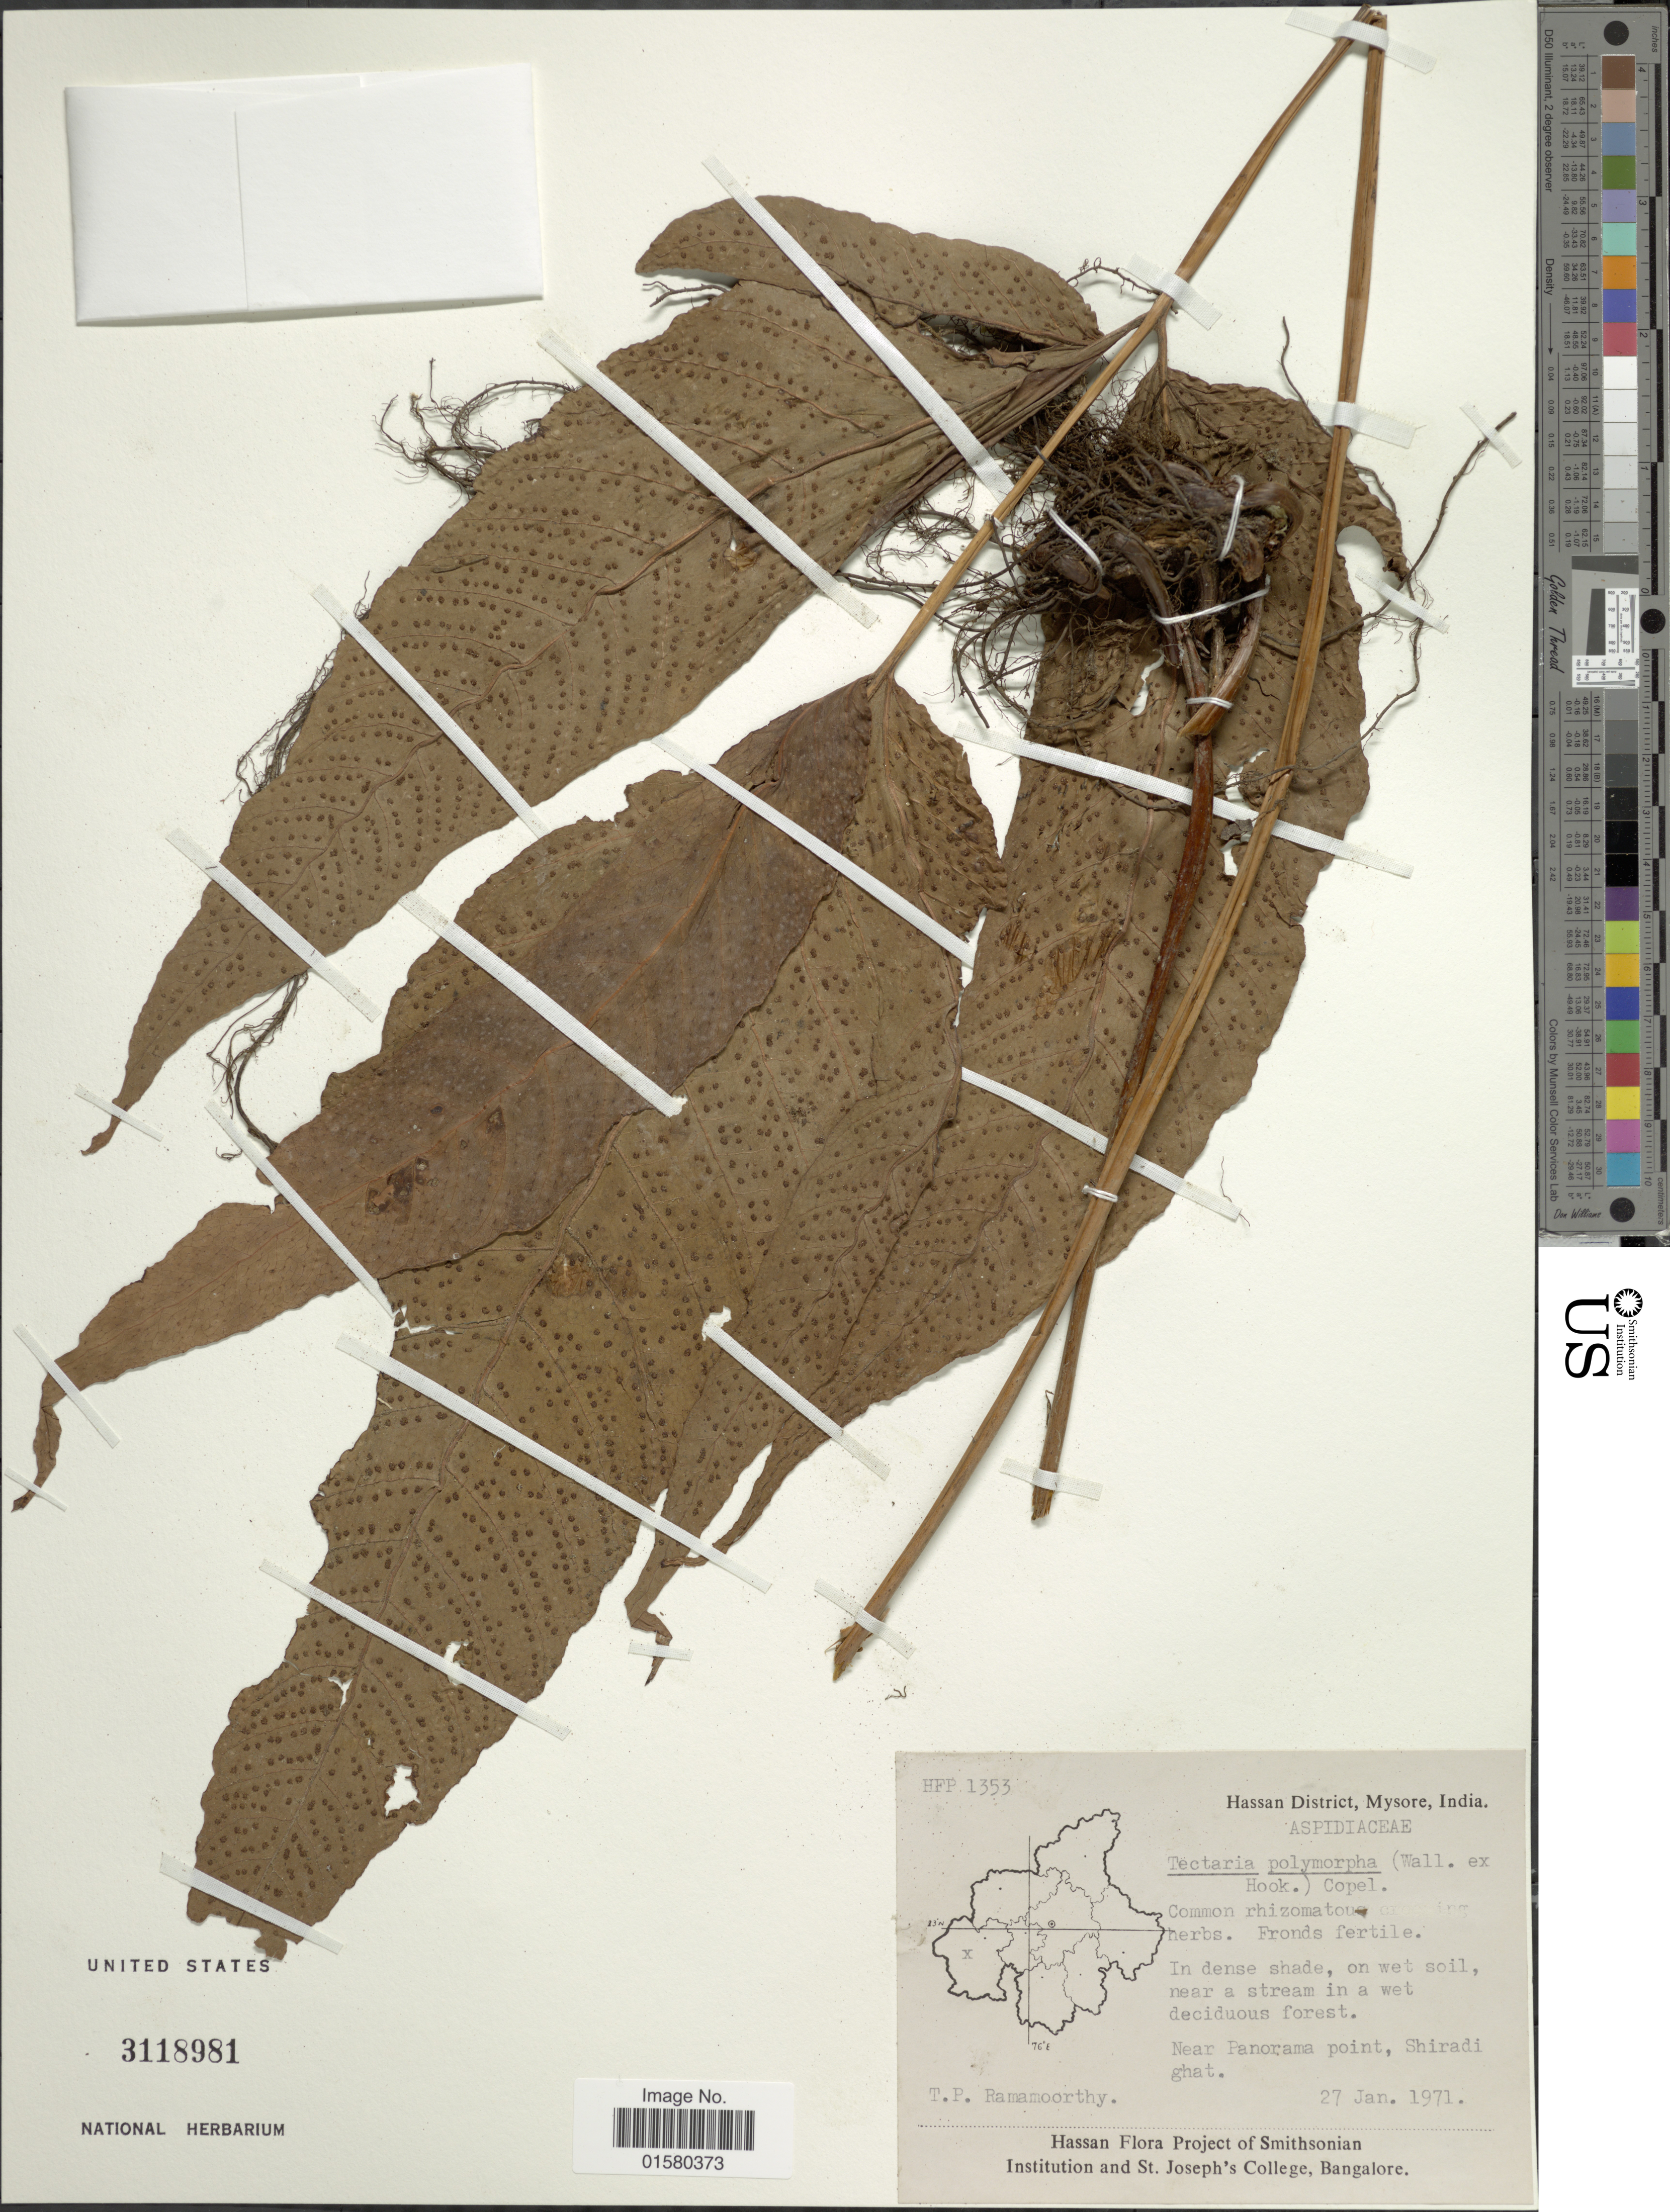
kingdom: Plantae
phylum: Tracheophyta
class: Polypodiopsida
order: Polypodiales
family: Tectariaceae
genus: Tectaria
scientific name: Tectaria polymorpha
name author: (Wall. ex Hook.) Copel.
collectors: T. P. Ramamoorthy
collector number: HFP1353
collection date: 1971-01-27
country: India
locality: Hassan District, Mysore, near Panorama point, Shiradi ghat.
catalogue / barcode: US 3118981